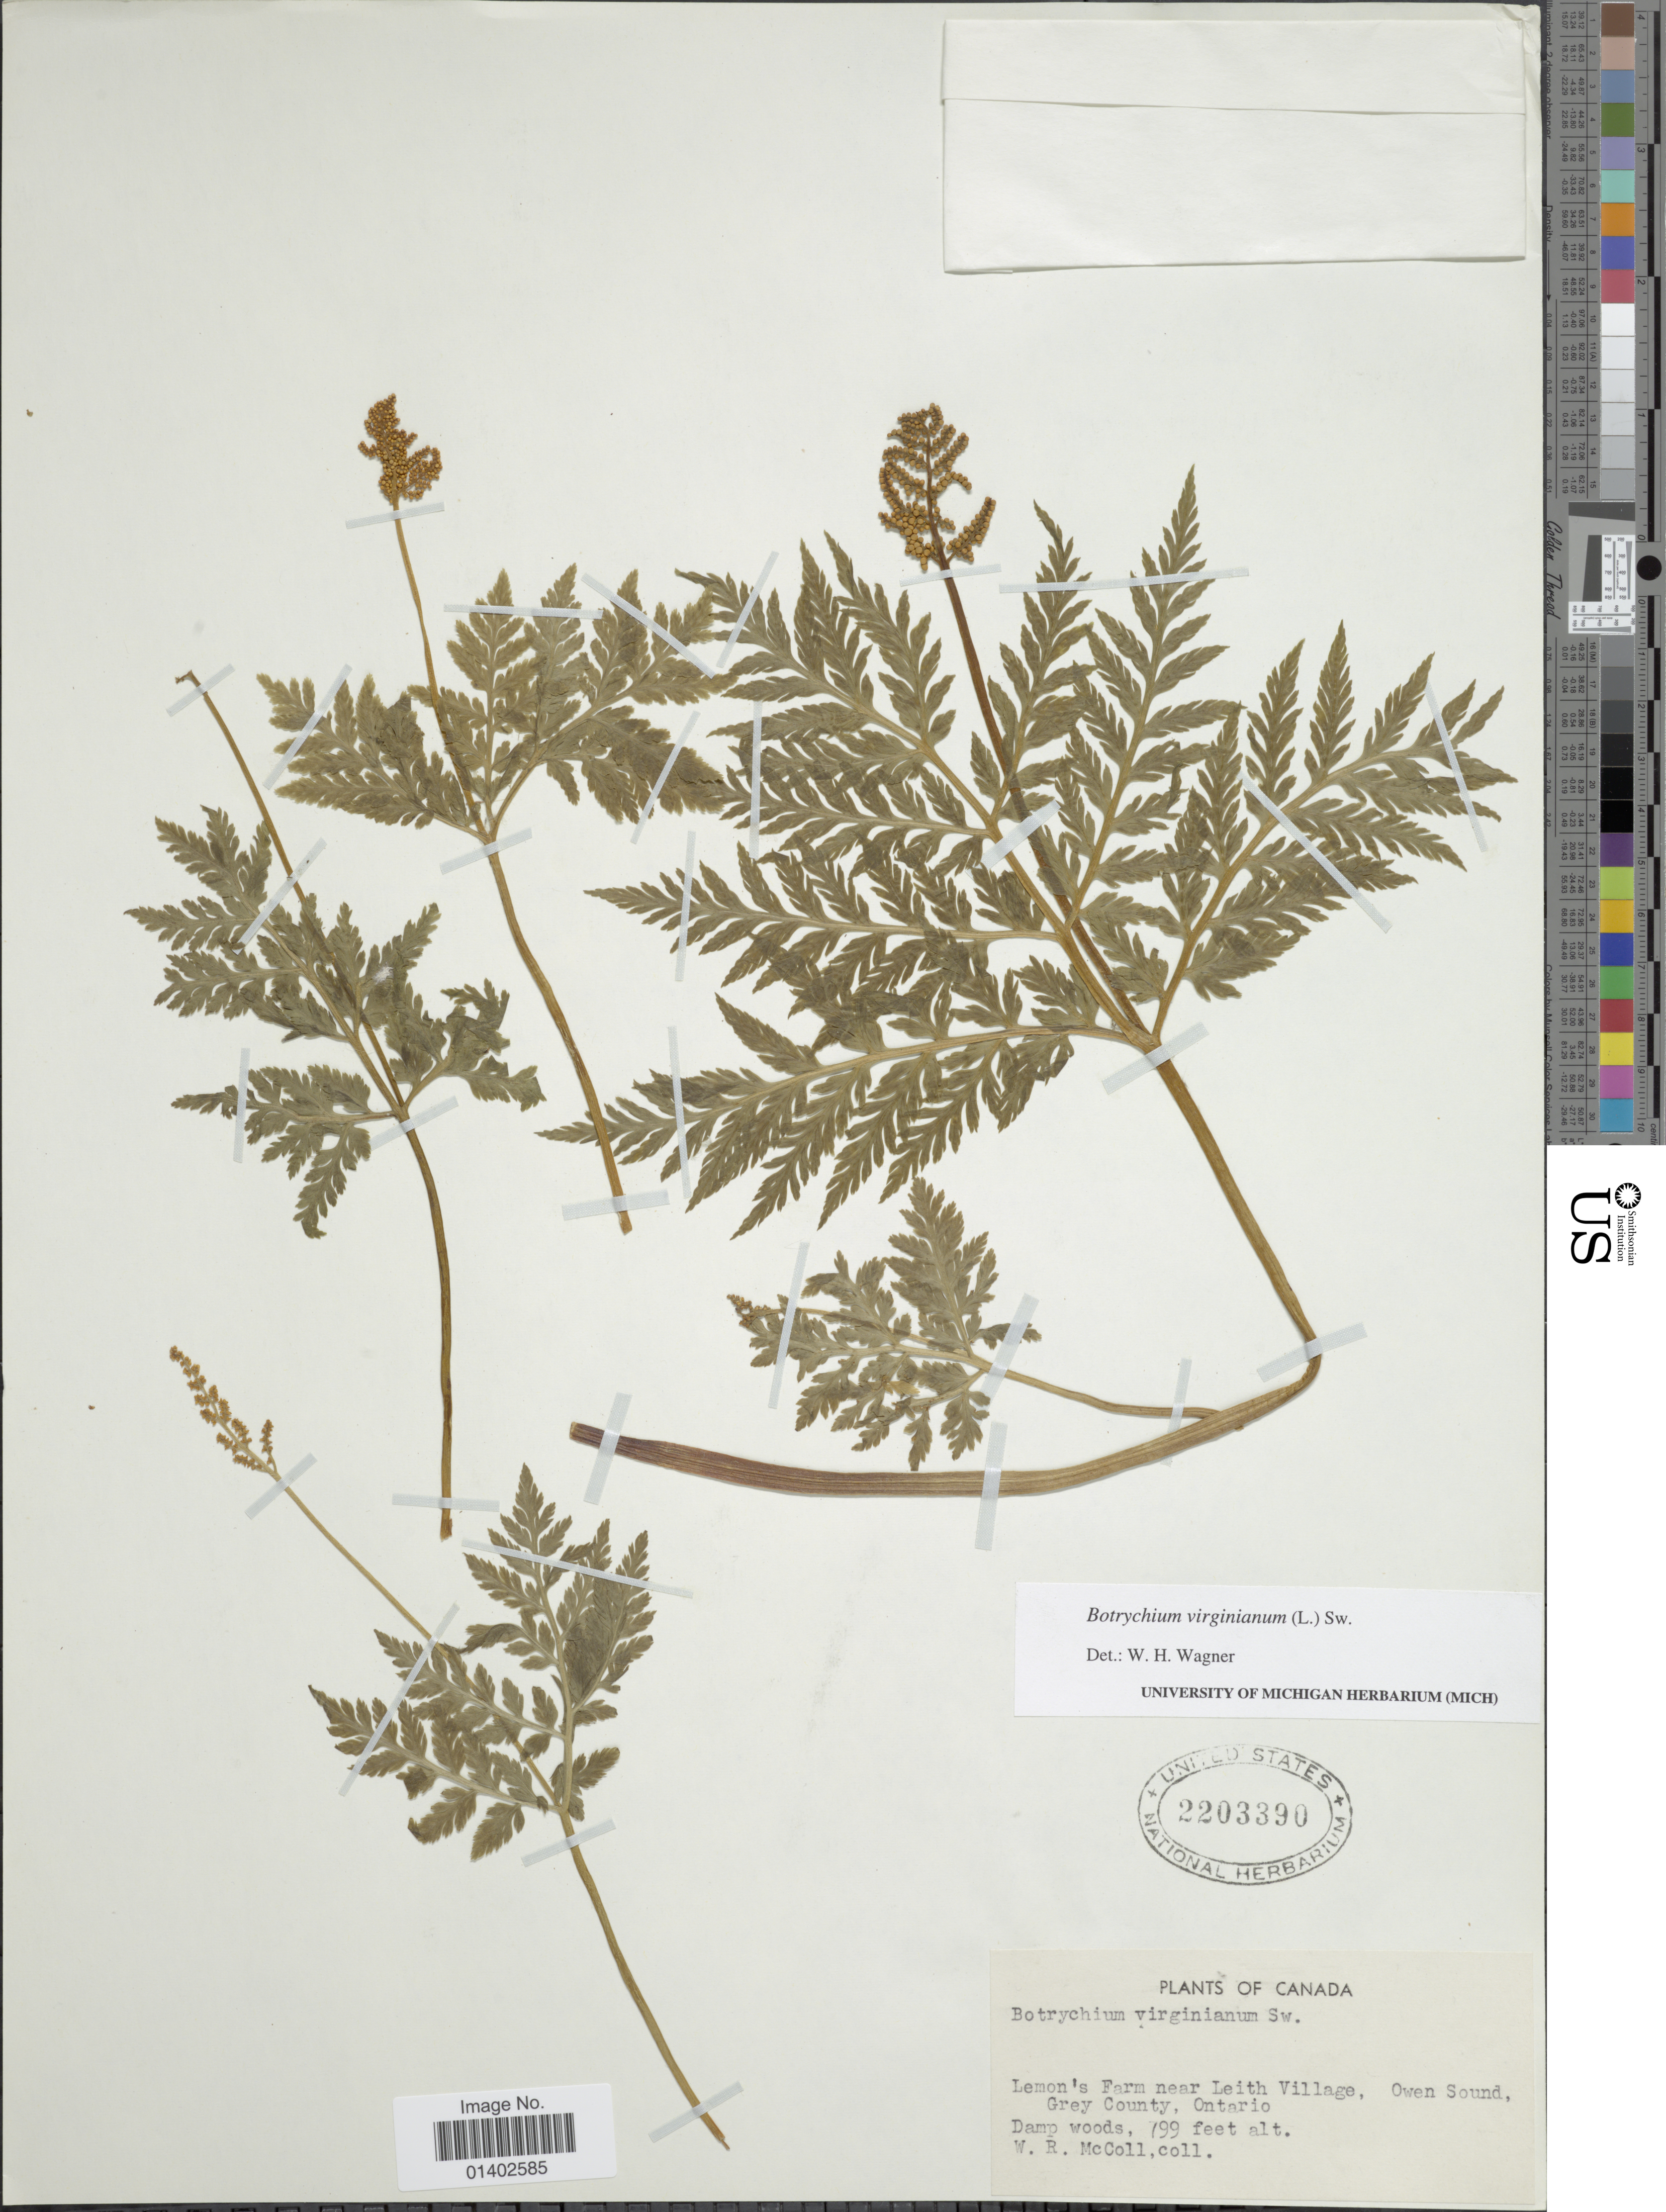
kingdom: Plantae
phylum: Tracheophyta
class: Polypodiopsida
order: Ophioglossales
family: Ophioglossaceae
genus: Botrychium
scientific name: Botrychium virginianum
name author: (L.) Sw.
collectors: W. McColl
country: Canada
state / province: Ontario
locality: Lemon's Farm near Leith Village, Owen Sound, Grey County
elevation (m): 244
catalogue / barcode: US 2203390